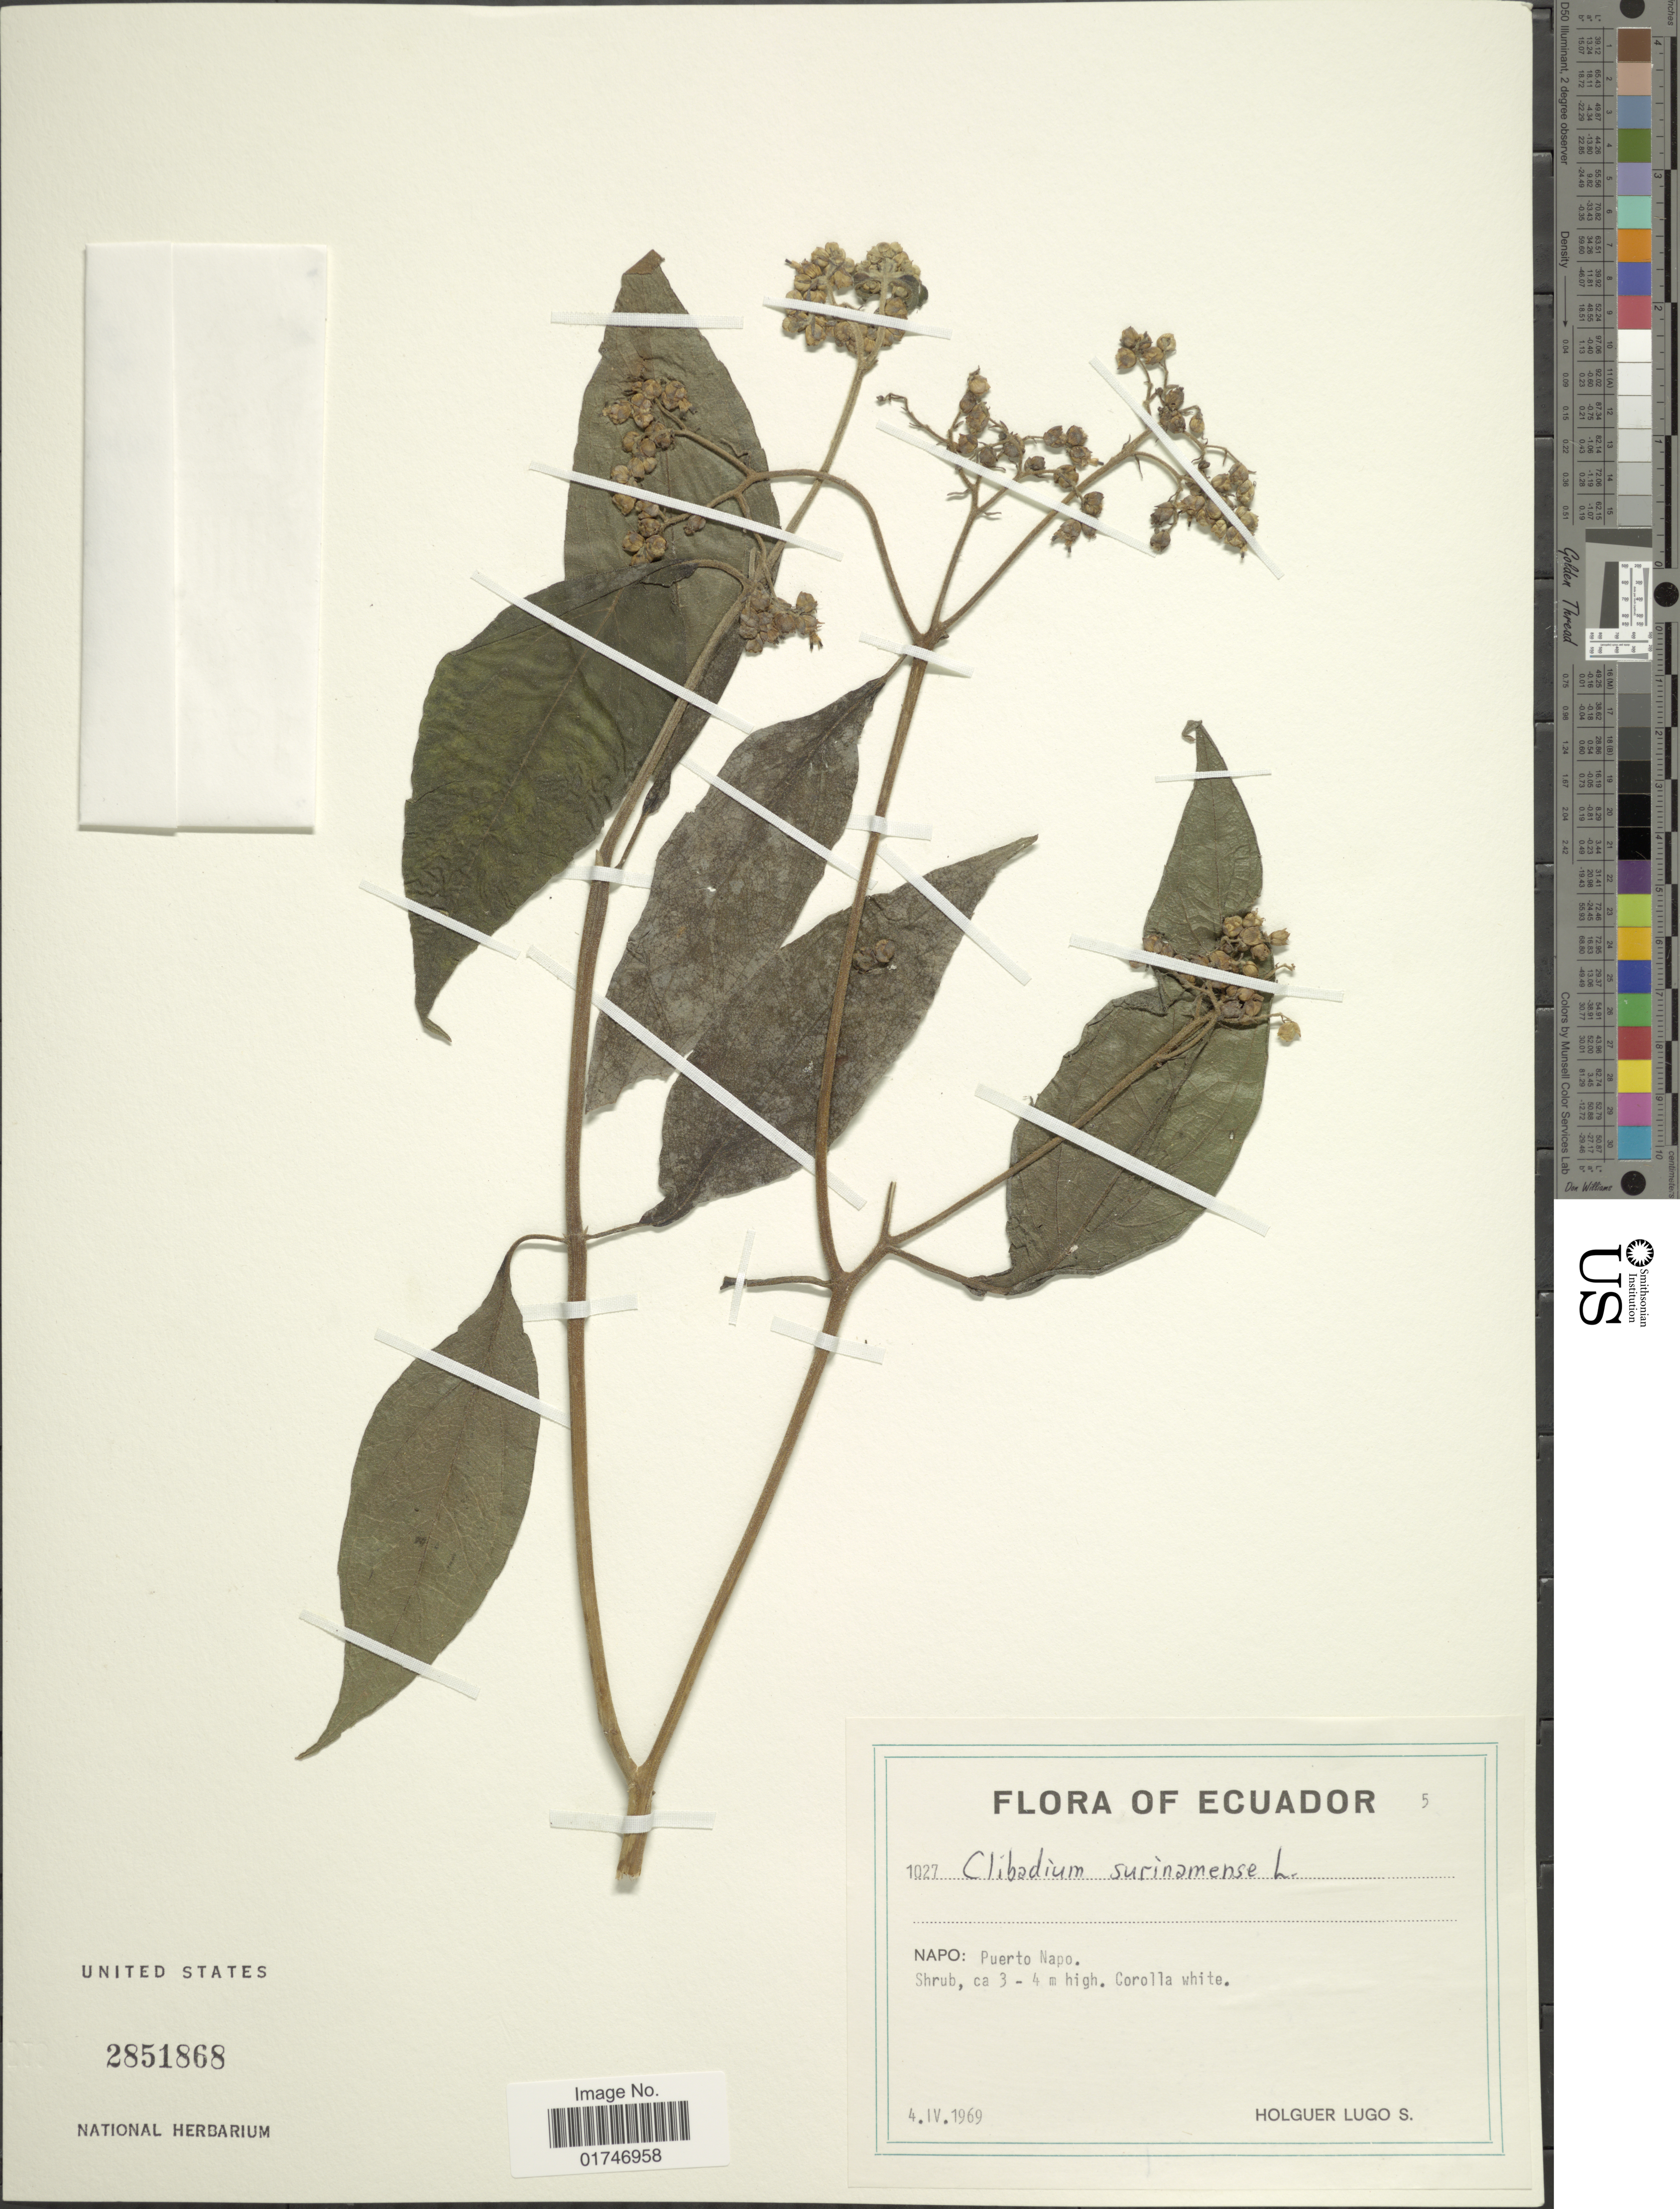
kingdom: Plantae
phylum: Tracheophyta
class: Magnoliopsida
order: Asterales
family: Asteraceae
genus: Clibadium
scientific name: Clibadium surinamense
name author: L.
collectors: H. Lugo S.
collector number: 1027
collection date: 1969-04-04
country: Ecuador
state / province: Napo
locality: Napo: Puerto Napo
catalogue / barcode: US 2851868